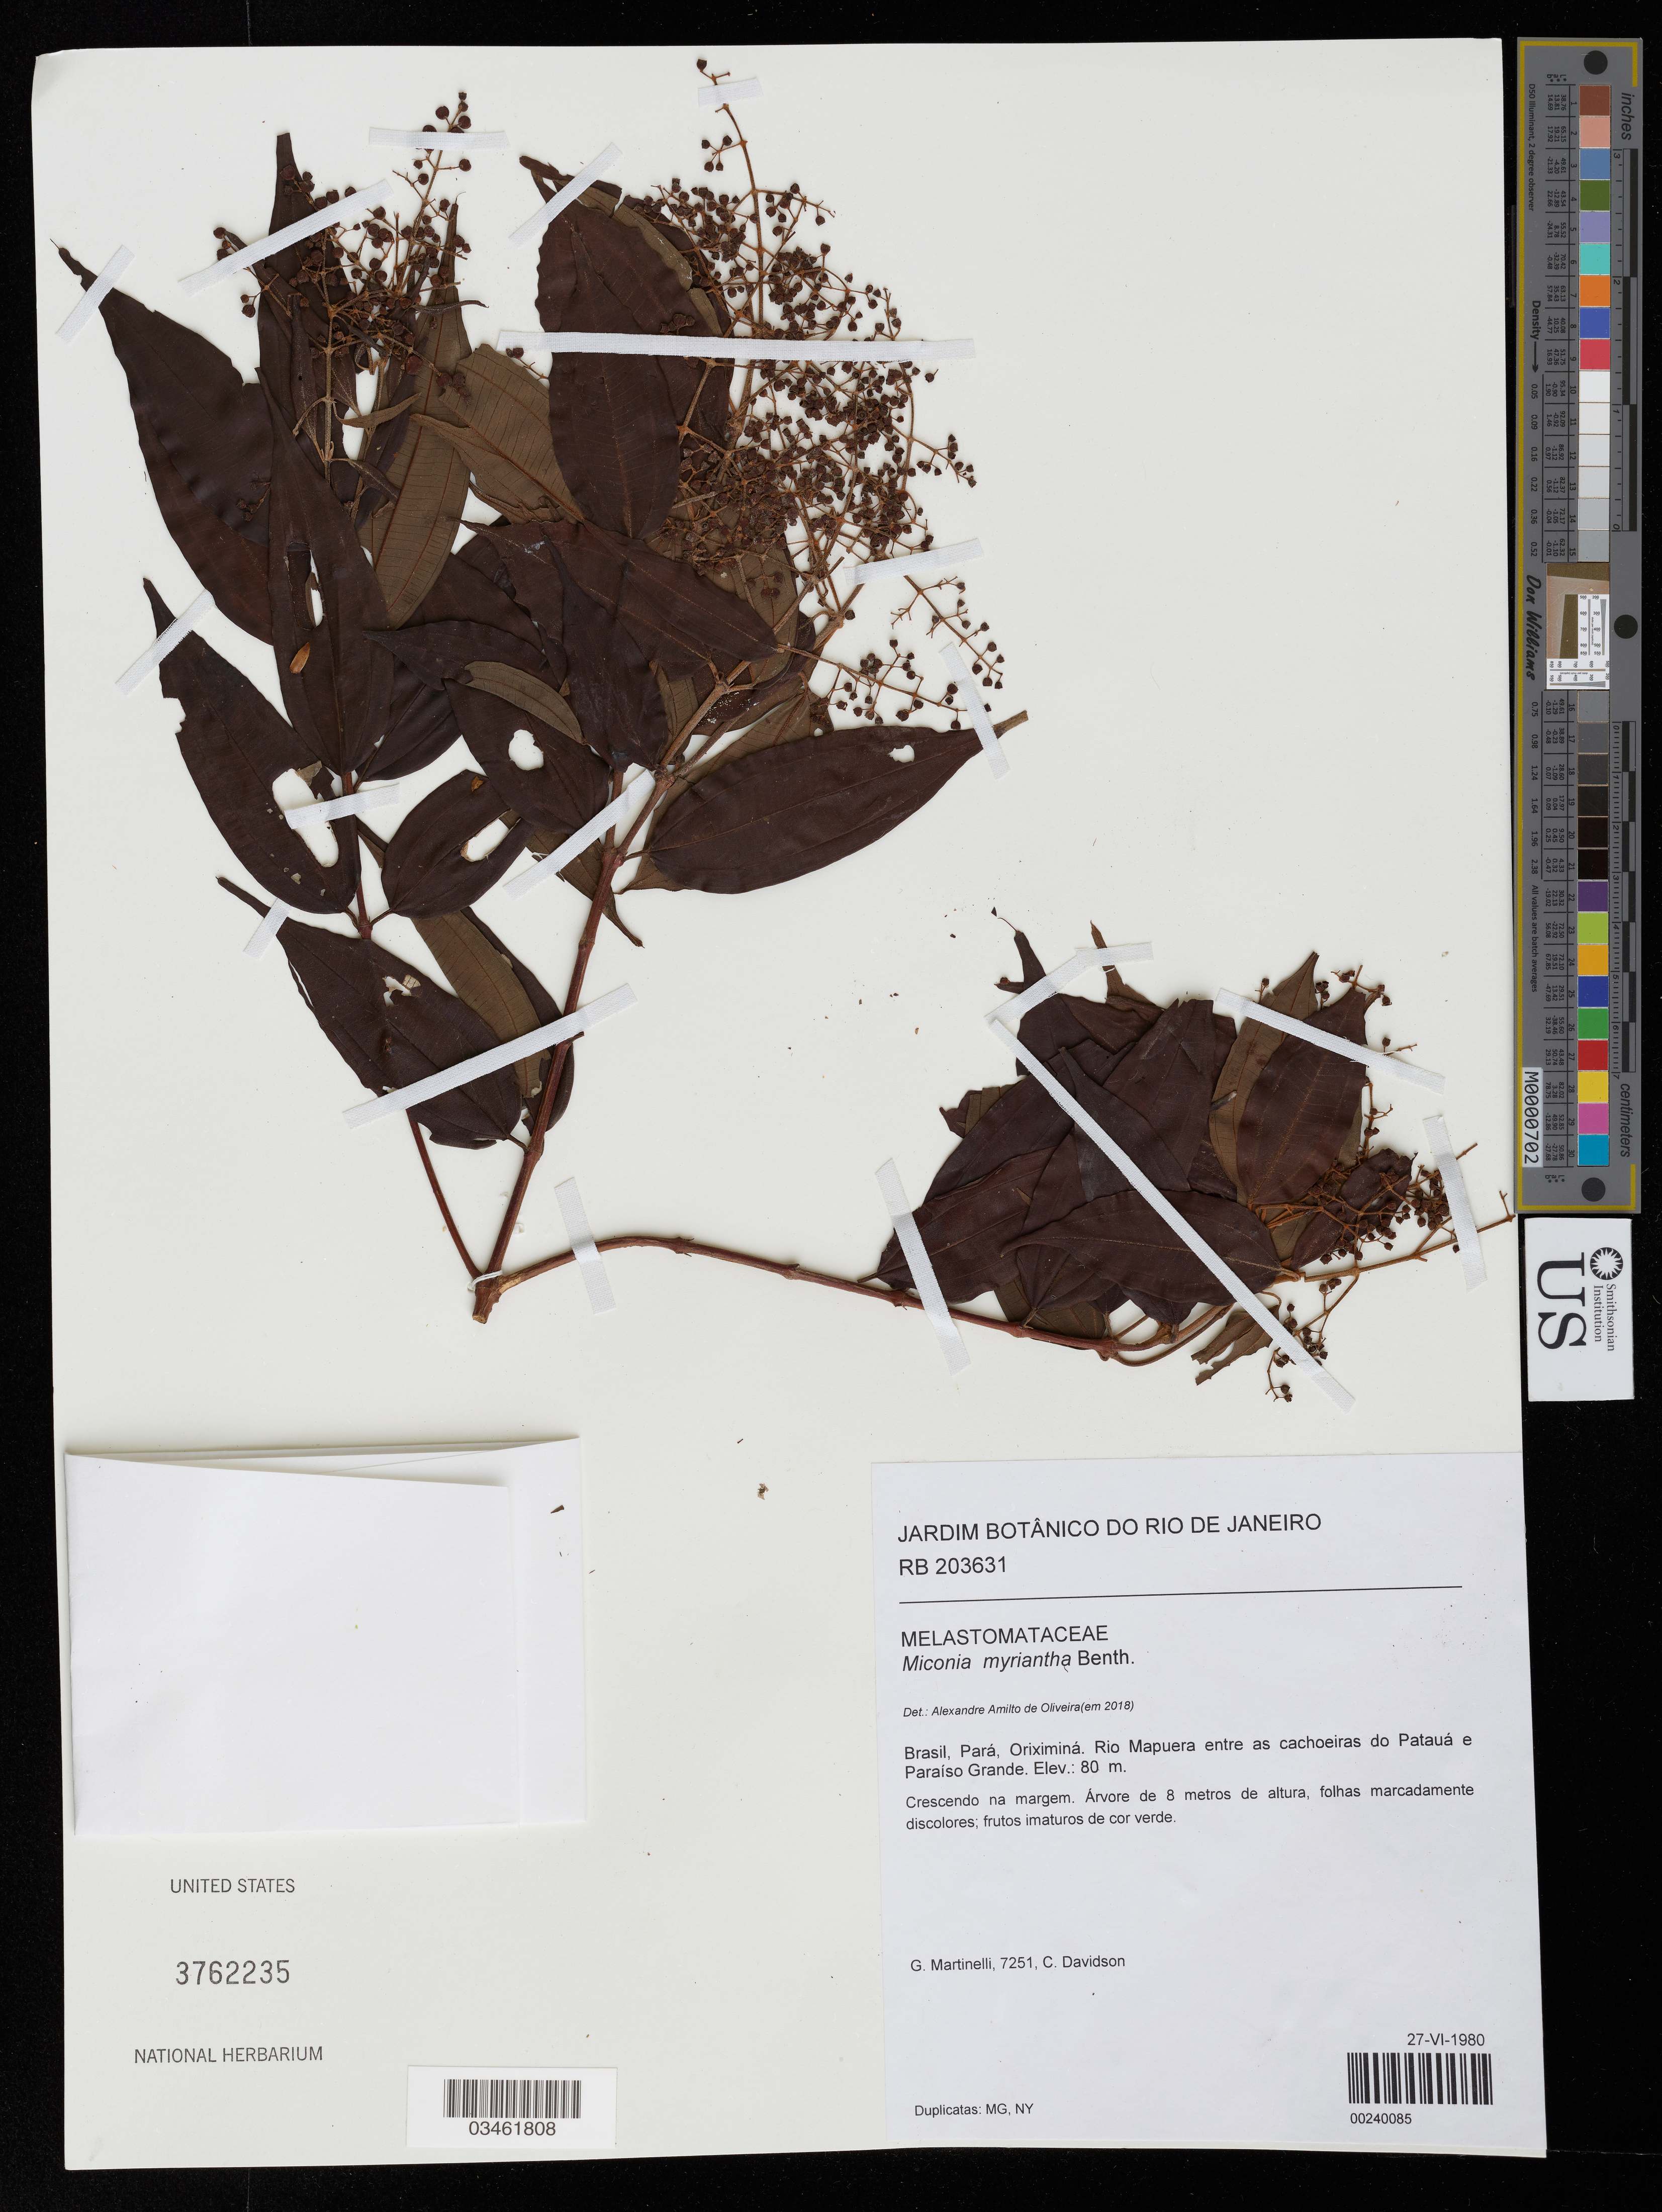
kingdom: Plantae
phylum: Tracheophyta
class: Magnoliopsida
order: Myrtales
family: Melastomataceae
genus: Miconia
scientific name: Miconia myriantha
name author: Benth.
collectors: G. Martinelli & C. Davidson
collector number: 7251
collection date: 1980-06-21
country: Brazil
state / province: Pará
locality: Oriximiná. Rio Mapuera entre as cachoeiras do Patauá e Paraíso Grande.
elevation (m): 80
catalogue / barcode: US 3762235